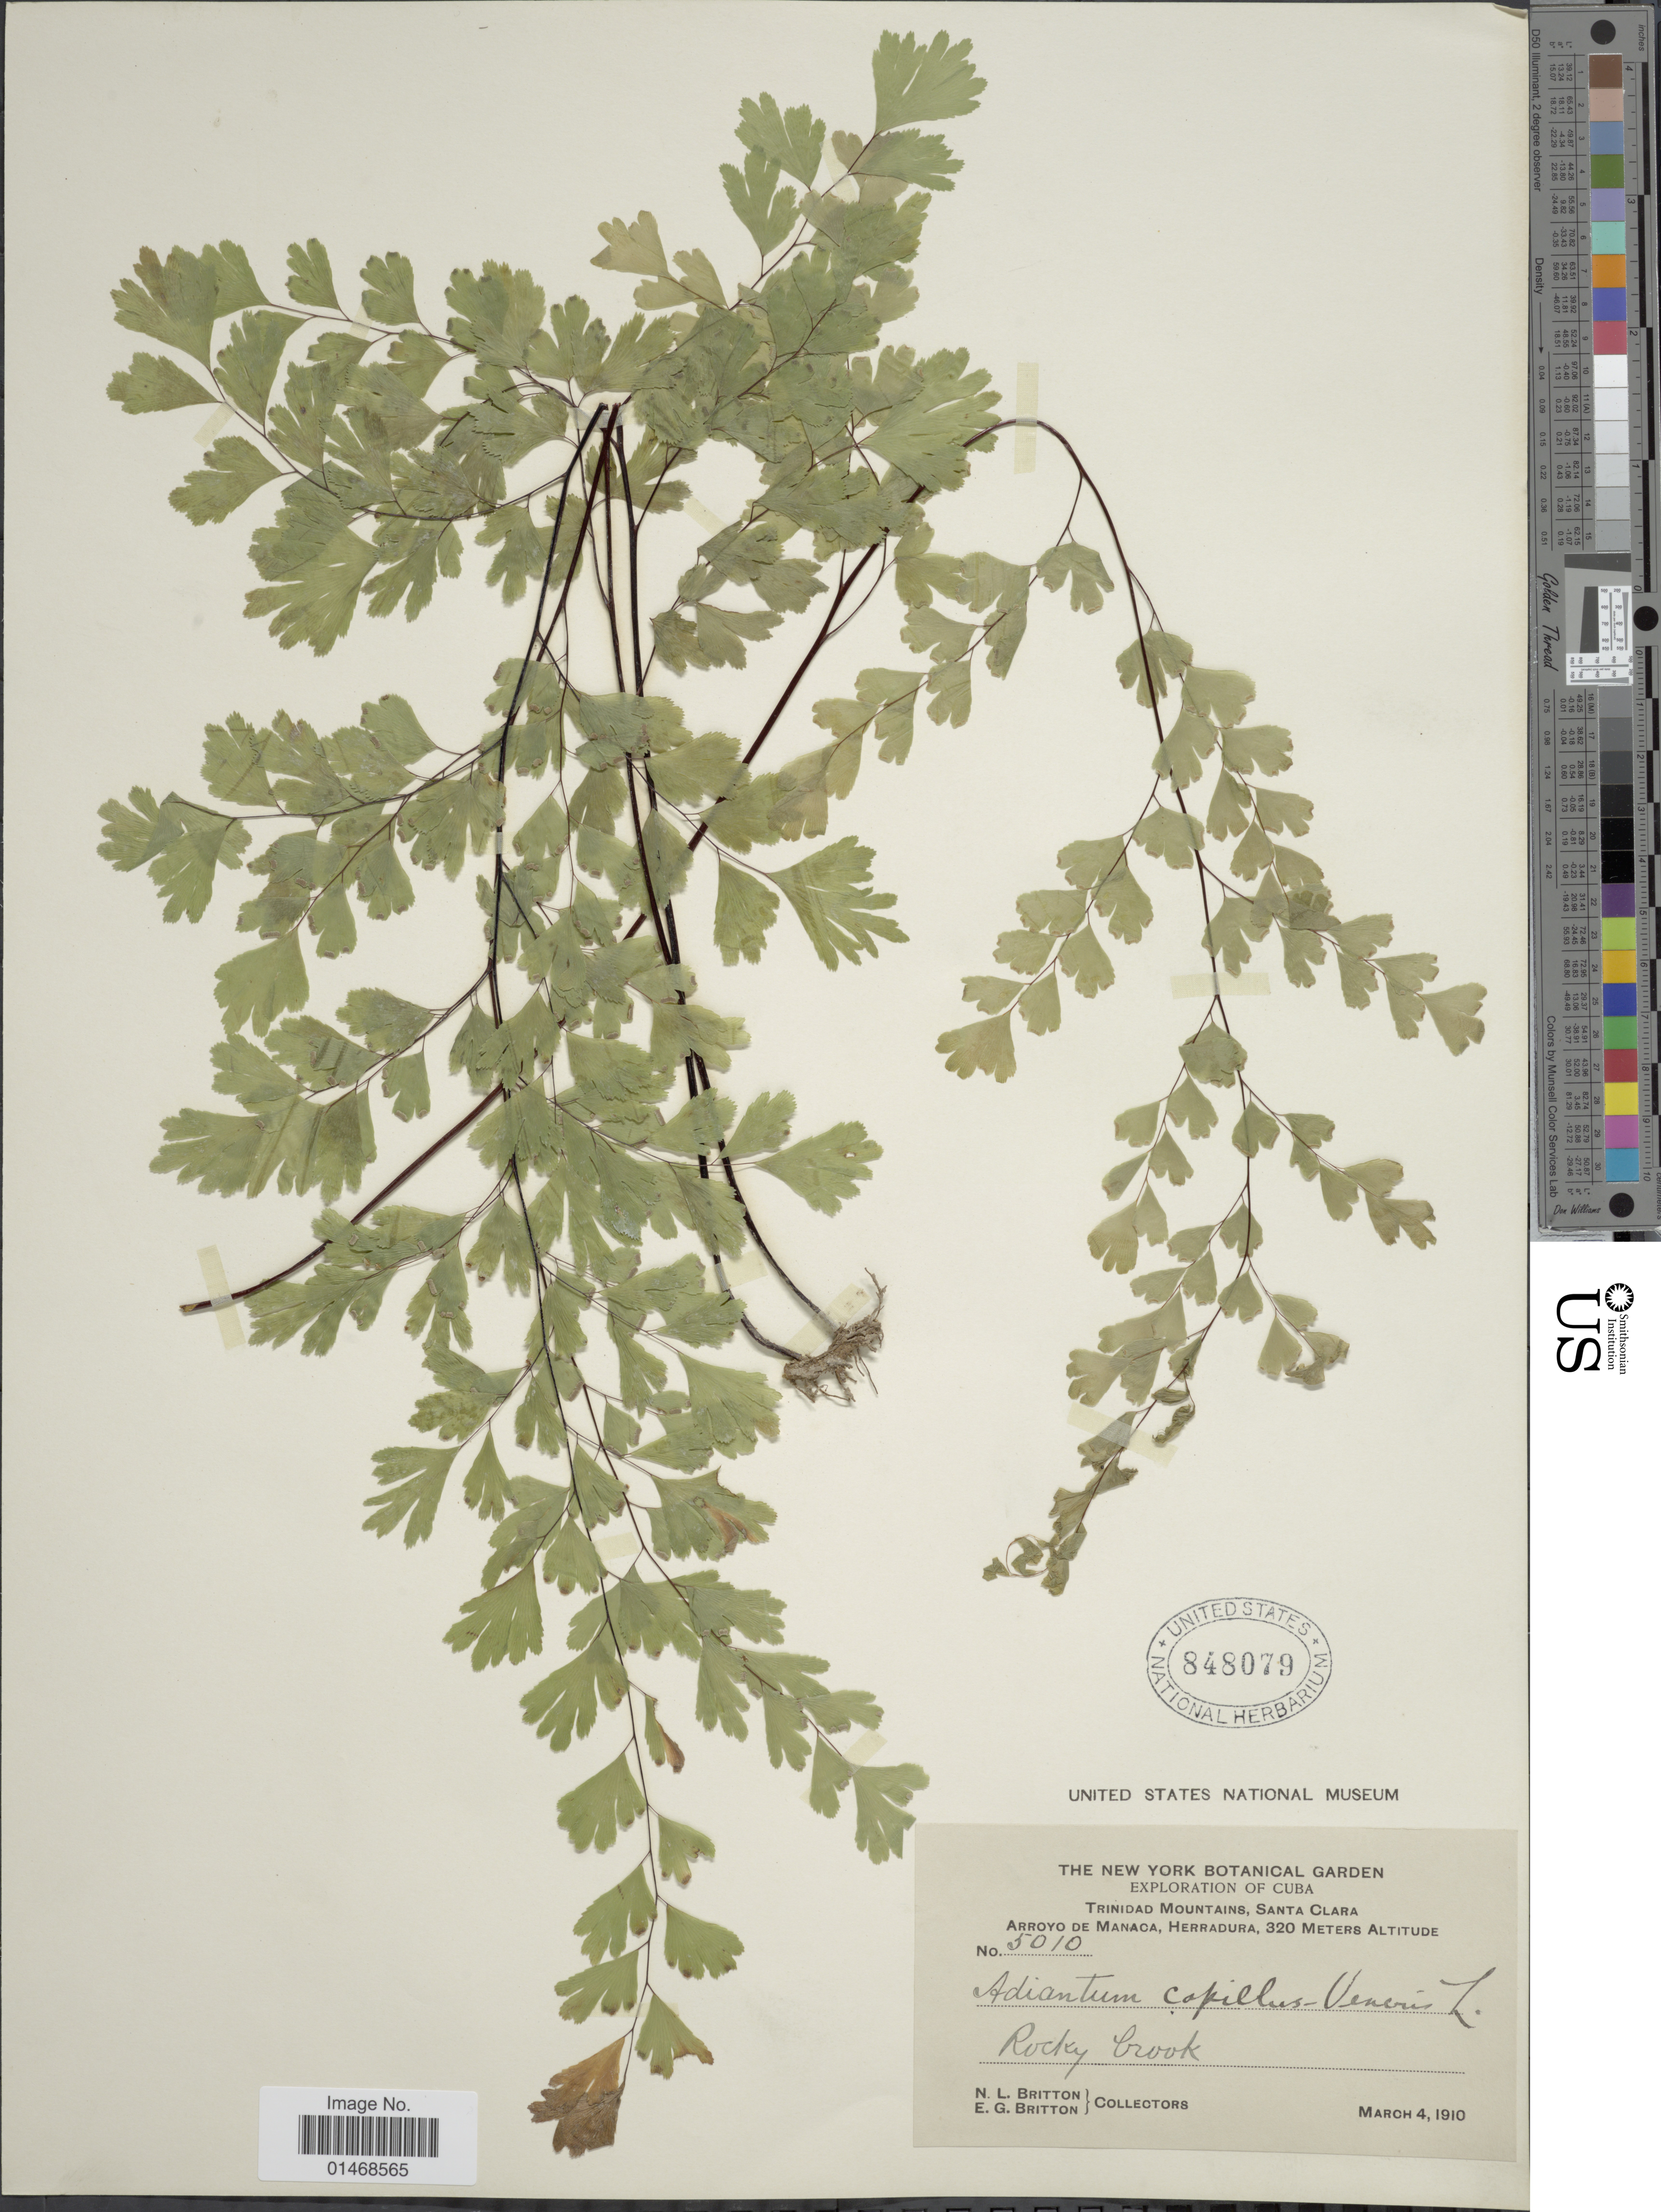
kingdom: Plantae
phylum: Tracheophyta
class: Polypodiopsida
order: Polypodiales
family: Pteridaceae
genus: Adiantum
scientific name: Adiantum capillus-veneris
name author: L.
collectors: N. Britton & E. G. Britton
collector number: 5010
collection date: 1910-03-04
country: Cuba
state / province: Las Villas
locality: Trinidad Mountains, Santa Clara Arroyo de Manaca, Herradura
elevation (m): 320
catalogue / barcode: US 848079